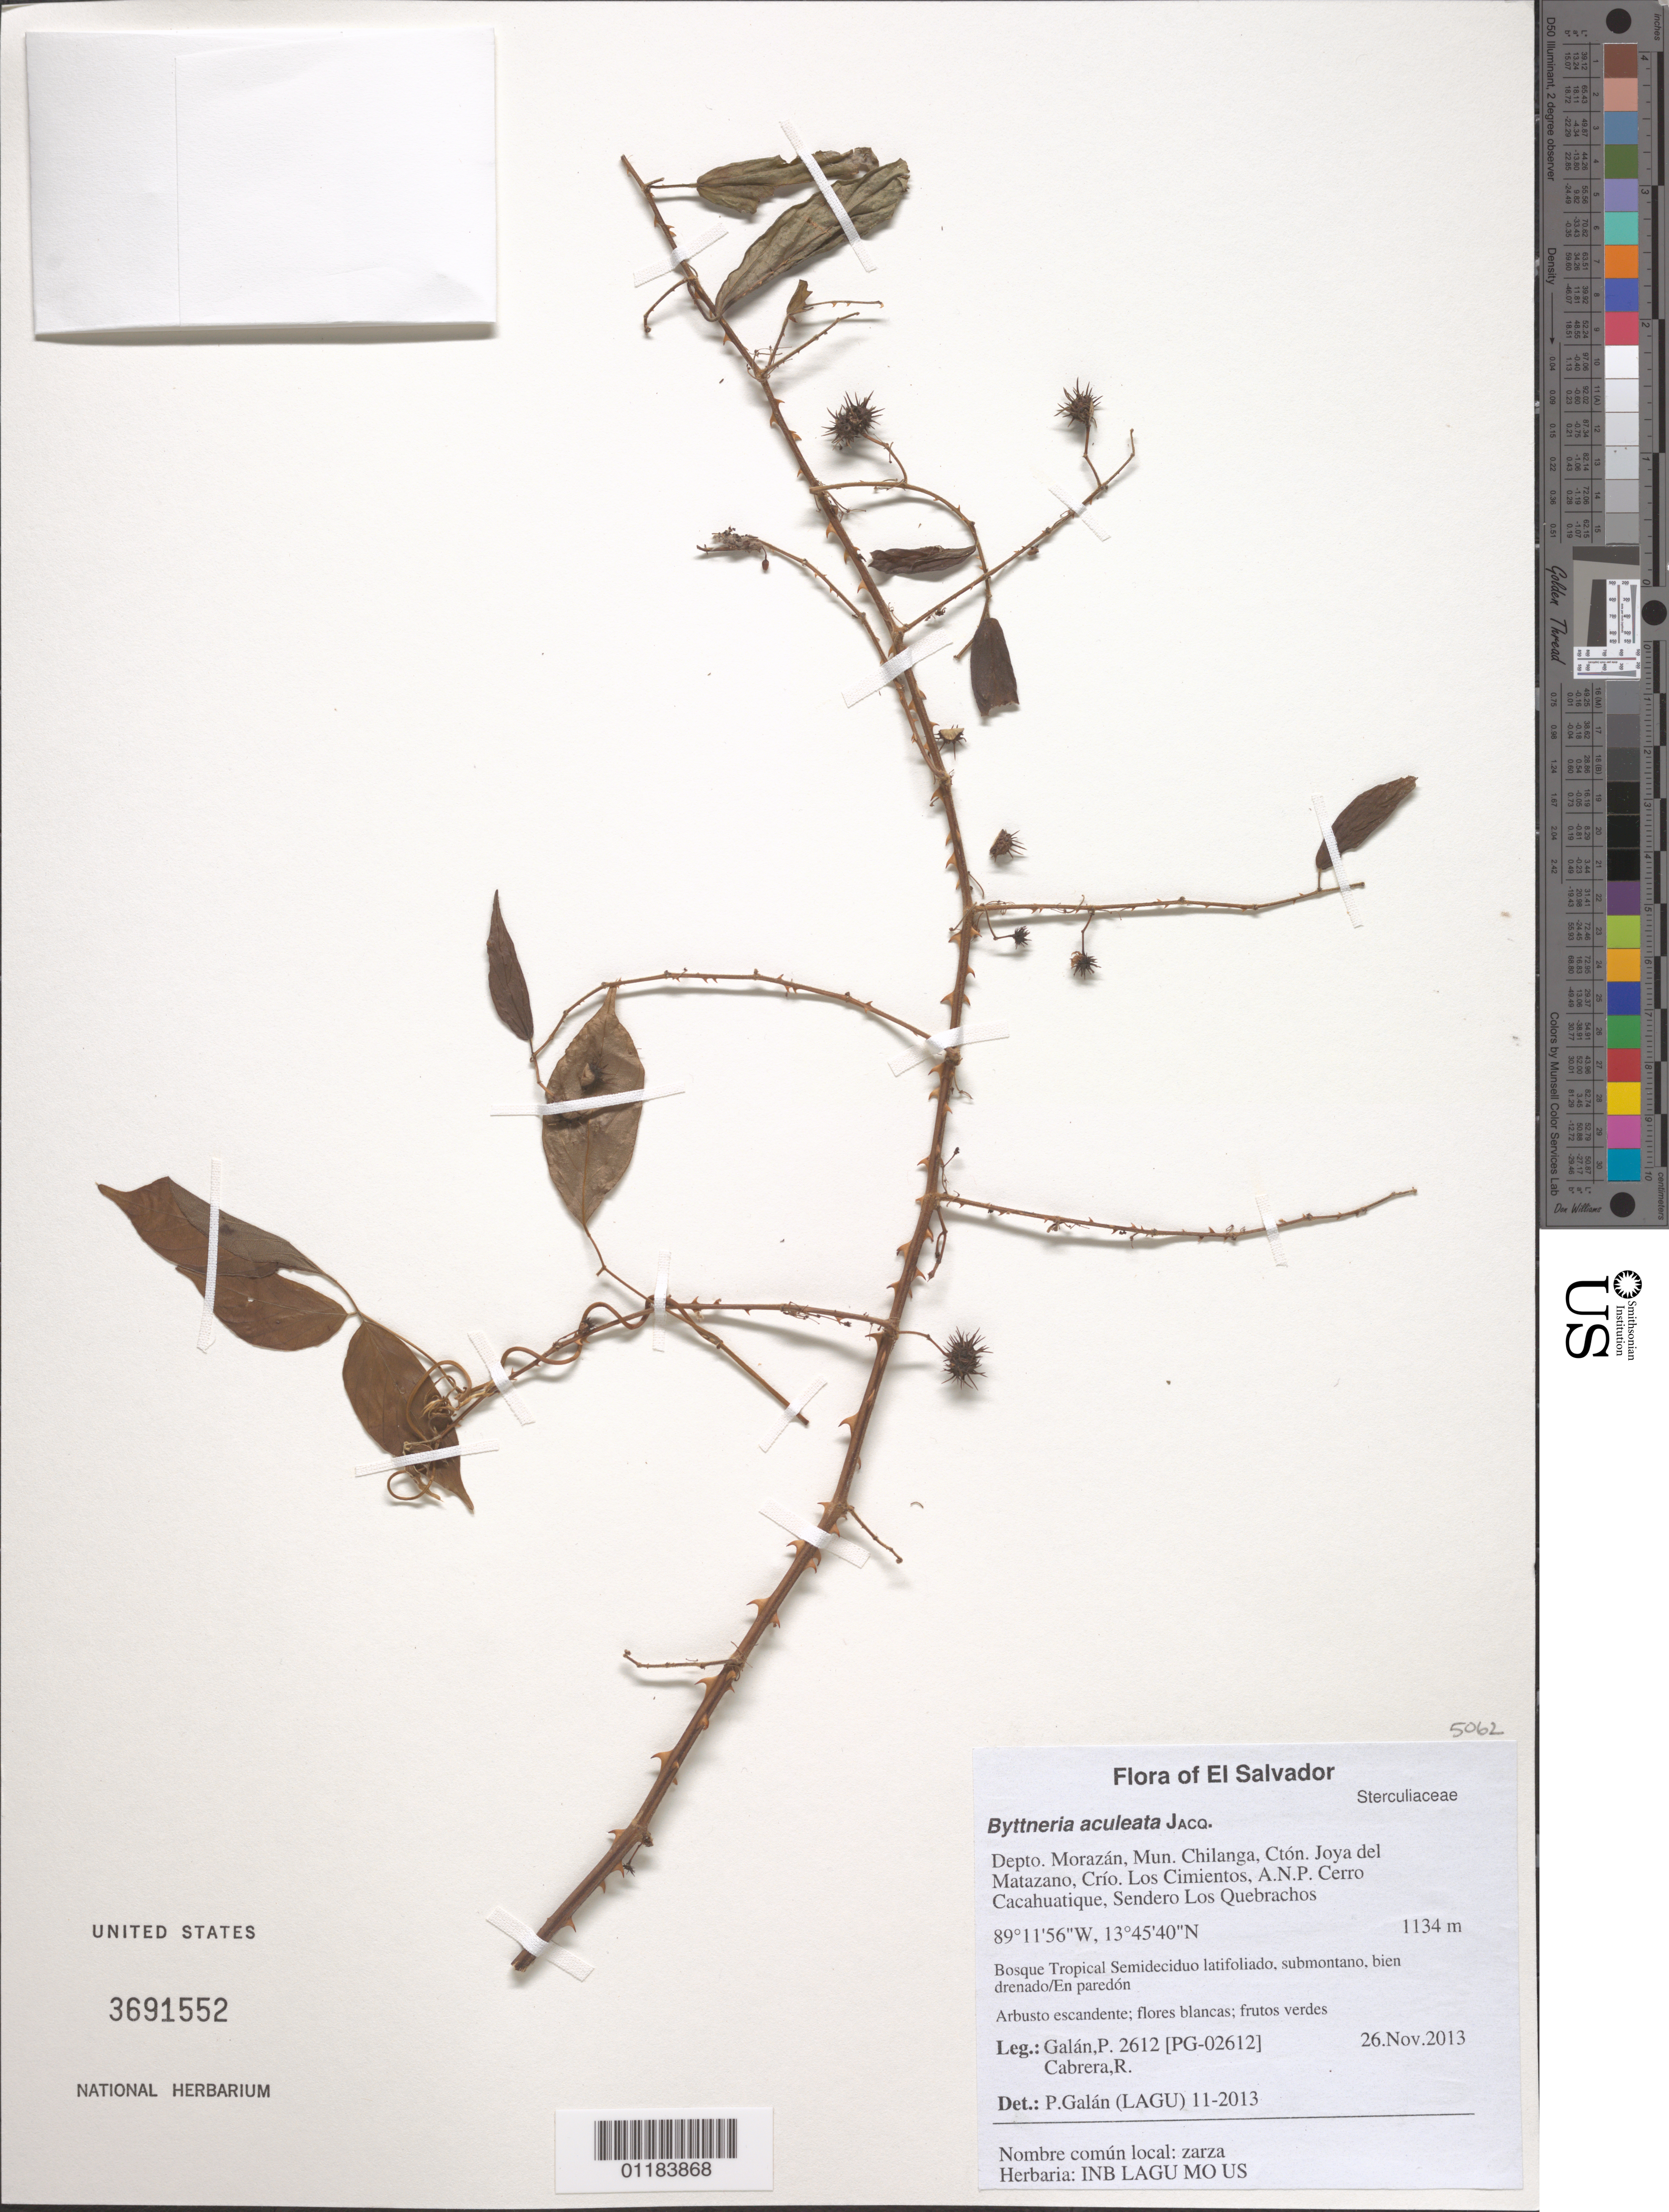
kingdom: Plantae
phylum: Tracheophyta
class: Magnoliopsida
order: Malvales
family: Malvaceae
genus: Byttneria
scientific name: Byttneria aculeata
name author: (Jacq.) Jacq.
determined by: Galan, P.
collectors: P. Galan & R. Cabrera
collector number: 2612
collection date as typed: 26.Nov.2013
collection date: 2013-11-26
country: El Salvador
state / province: Morazán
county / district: Chilanga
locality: Cton. Joya del Matazano, Crio. Los Cimientos, A.N.P. Cerro Cacahuatique, Sendero Los Quebrachos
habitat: bosque tropical semideciduo latifoliado submontano, bien drenado/en paredon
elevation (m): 1134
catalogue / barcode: US 3691552